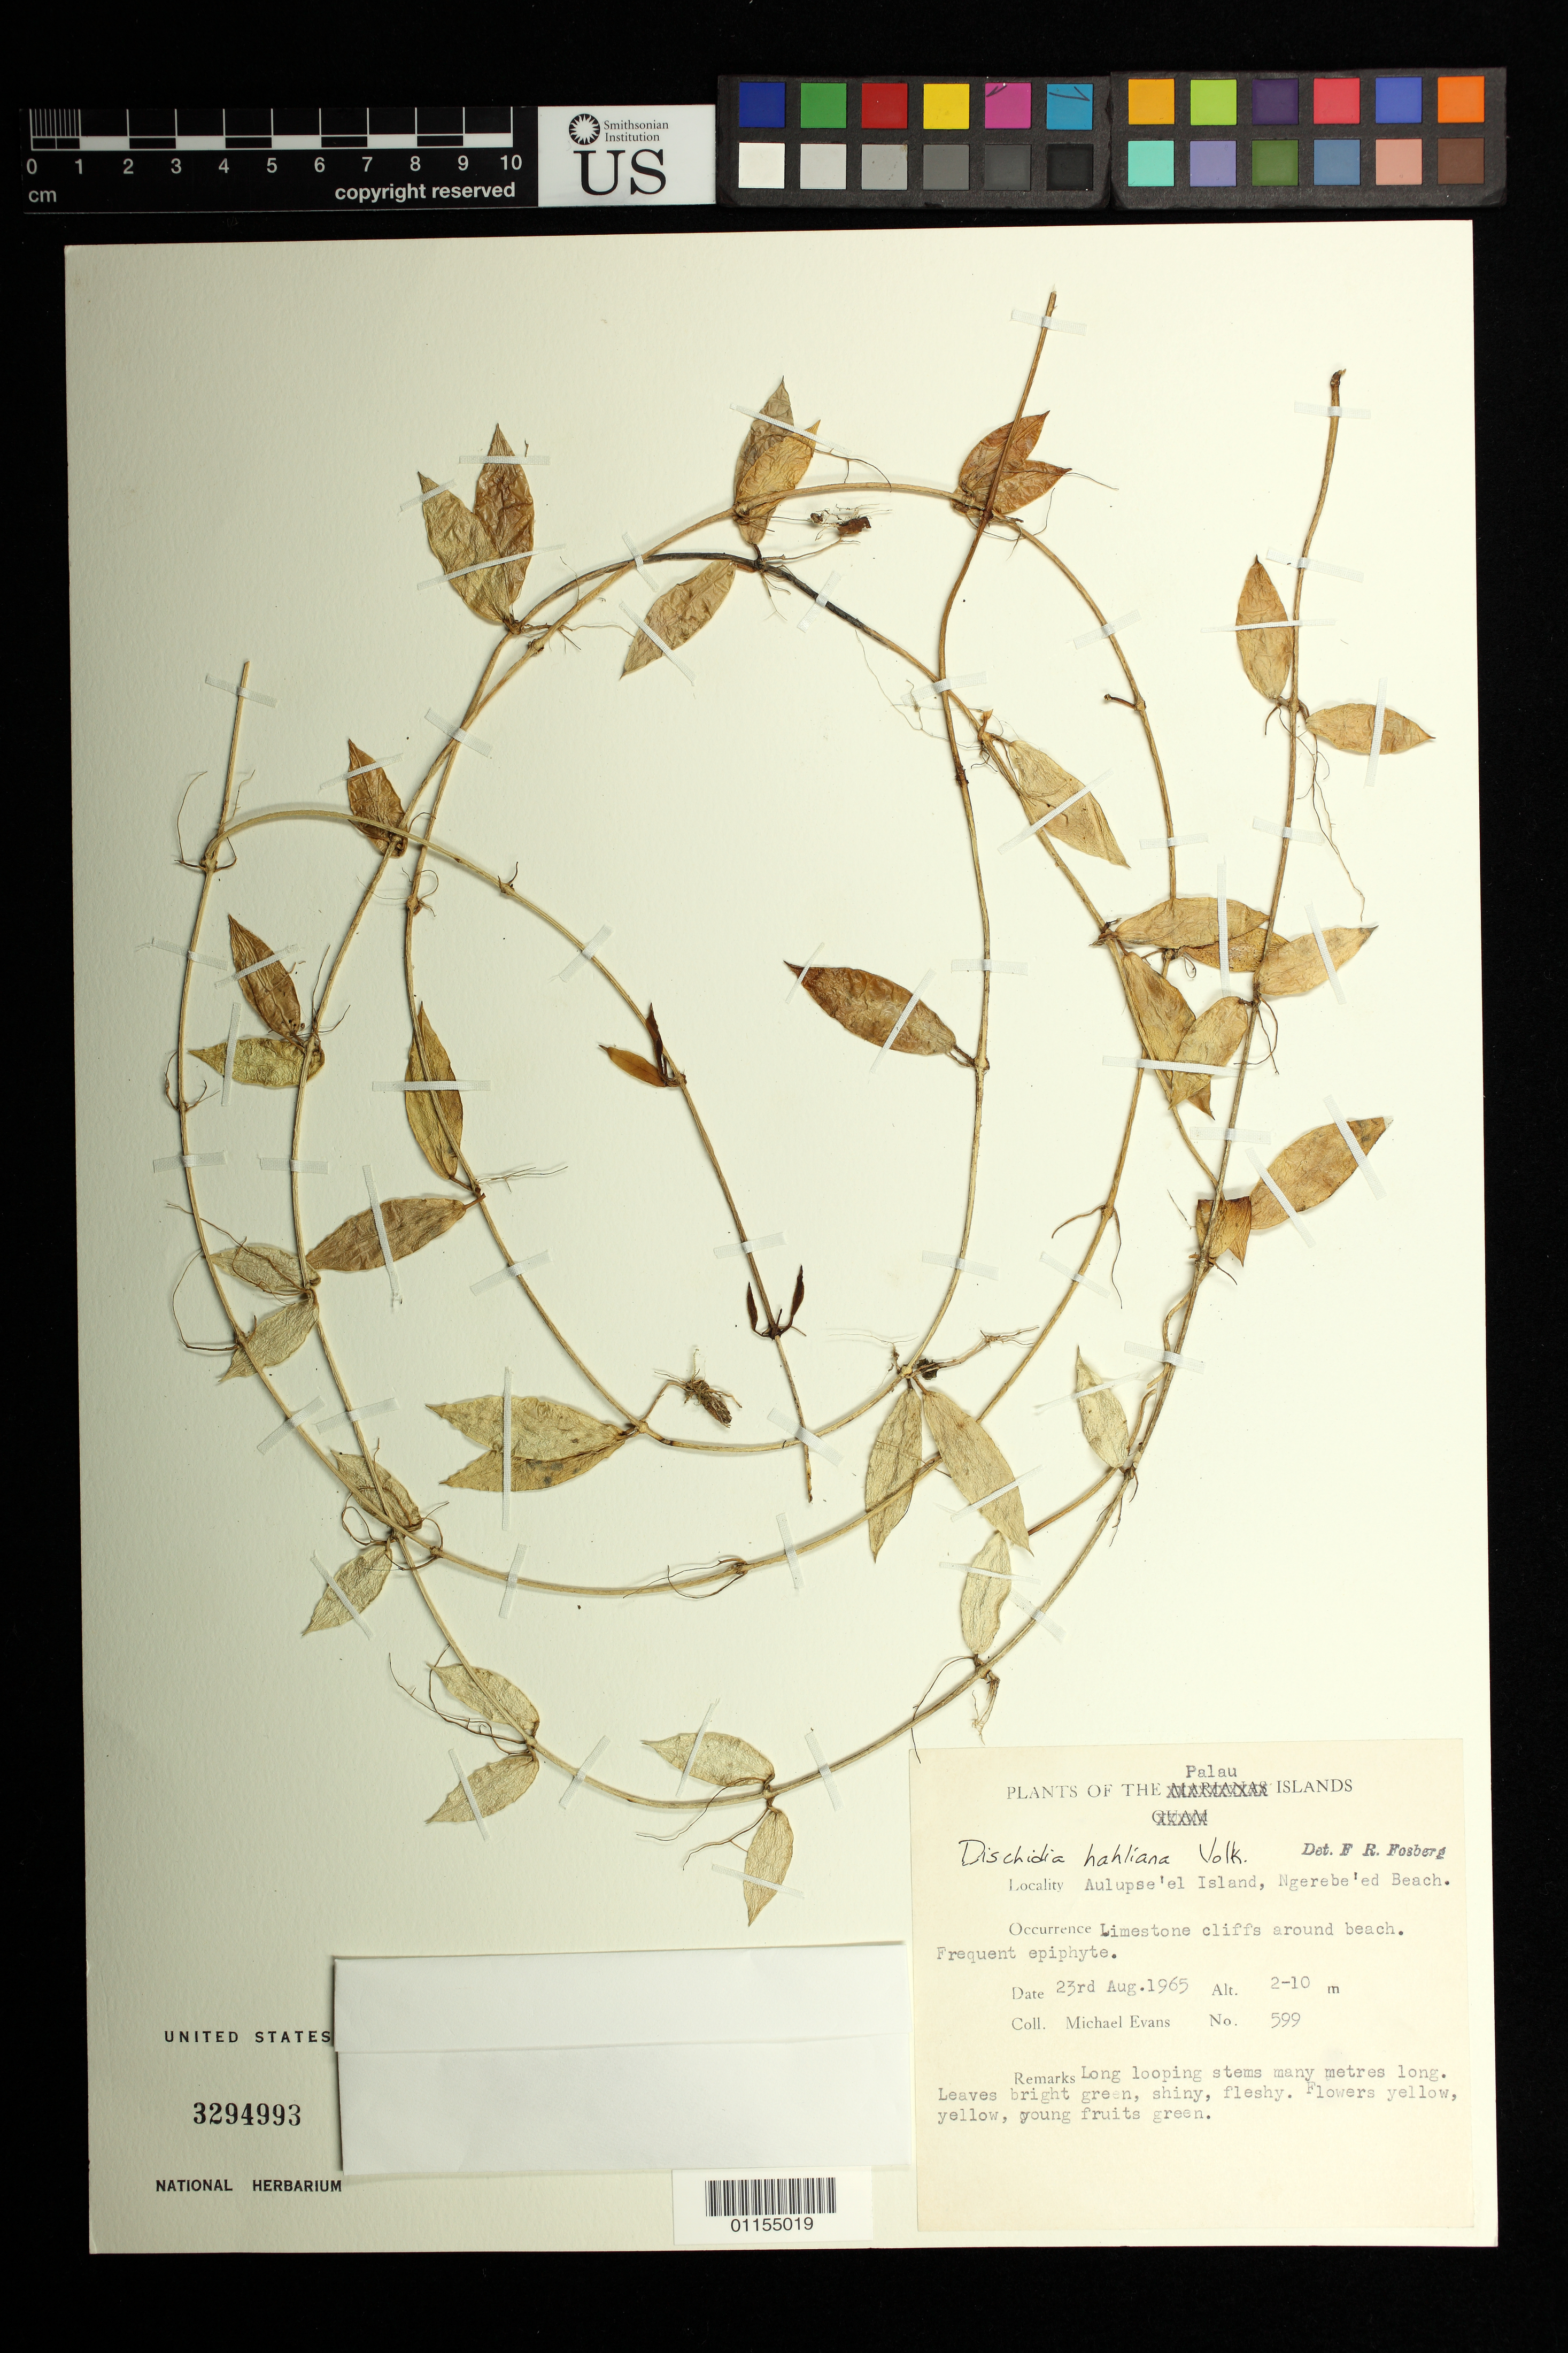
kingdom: Plantae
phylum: Tracheophyta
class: Magnoliopsida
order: Gentianales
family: Apocynaceae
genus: Dischidia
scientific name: Dischidia hahliana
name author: Volkens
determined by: Fosberg, F. R.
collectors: M. Evans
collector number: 599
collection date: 1965-08-23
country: Palau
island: Ulebsechel [Aulupse'el]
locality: Aulupse'el Island, Ngerebe'ed Beach.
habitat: Limestone cliffs around beach.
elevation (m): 2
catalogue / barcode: US 3294993